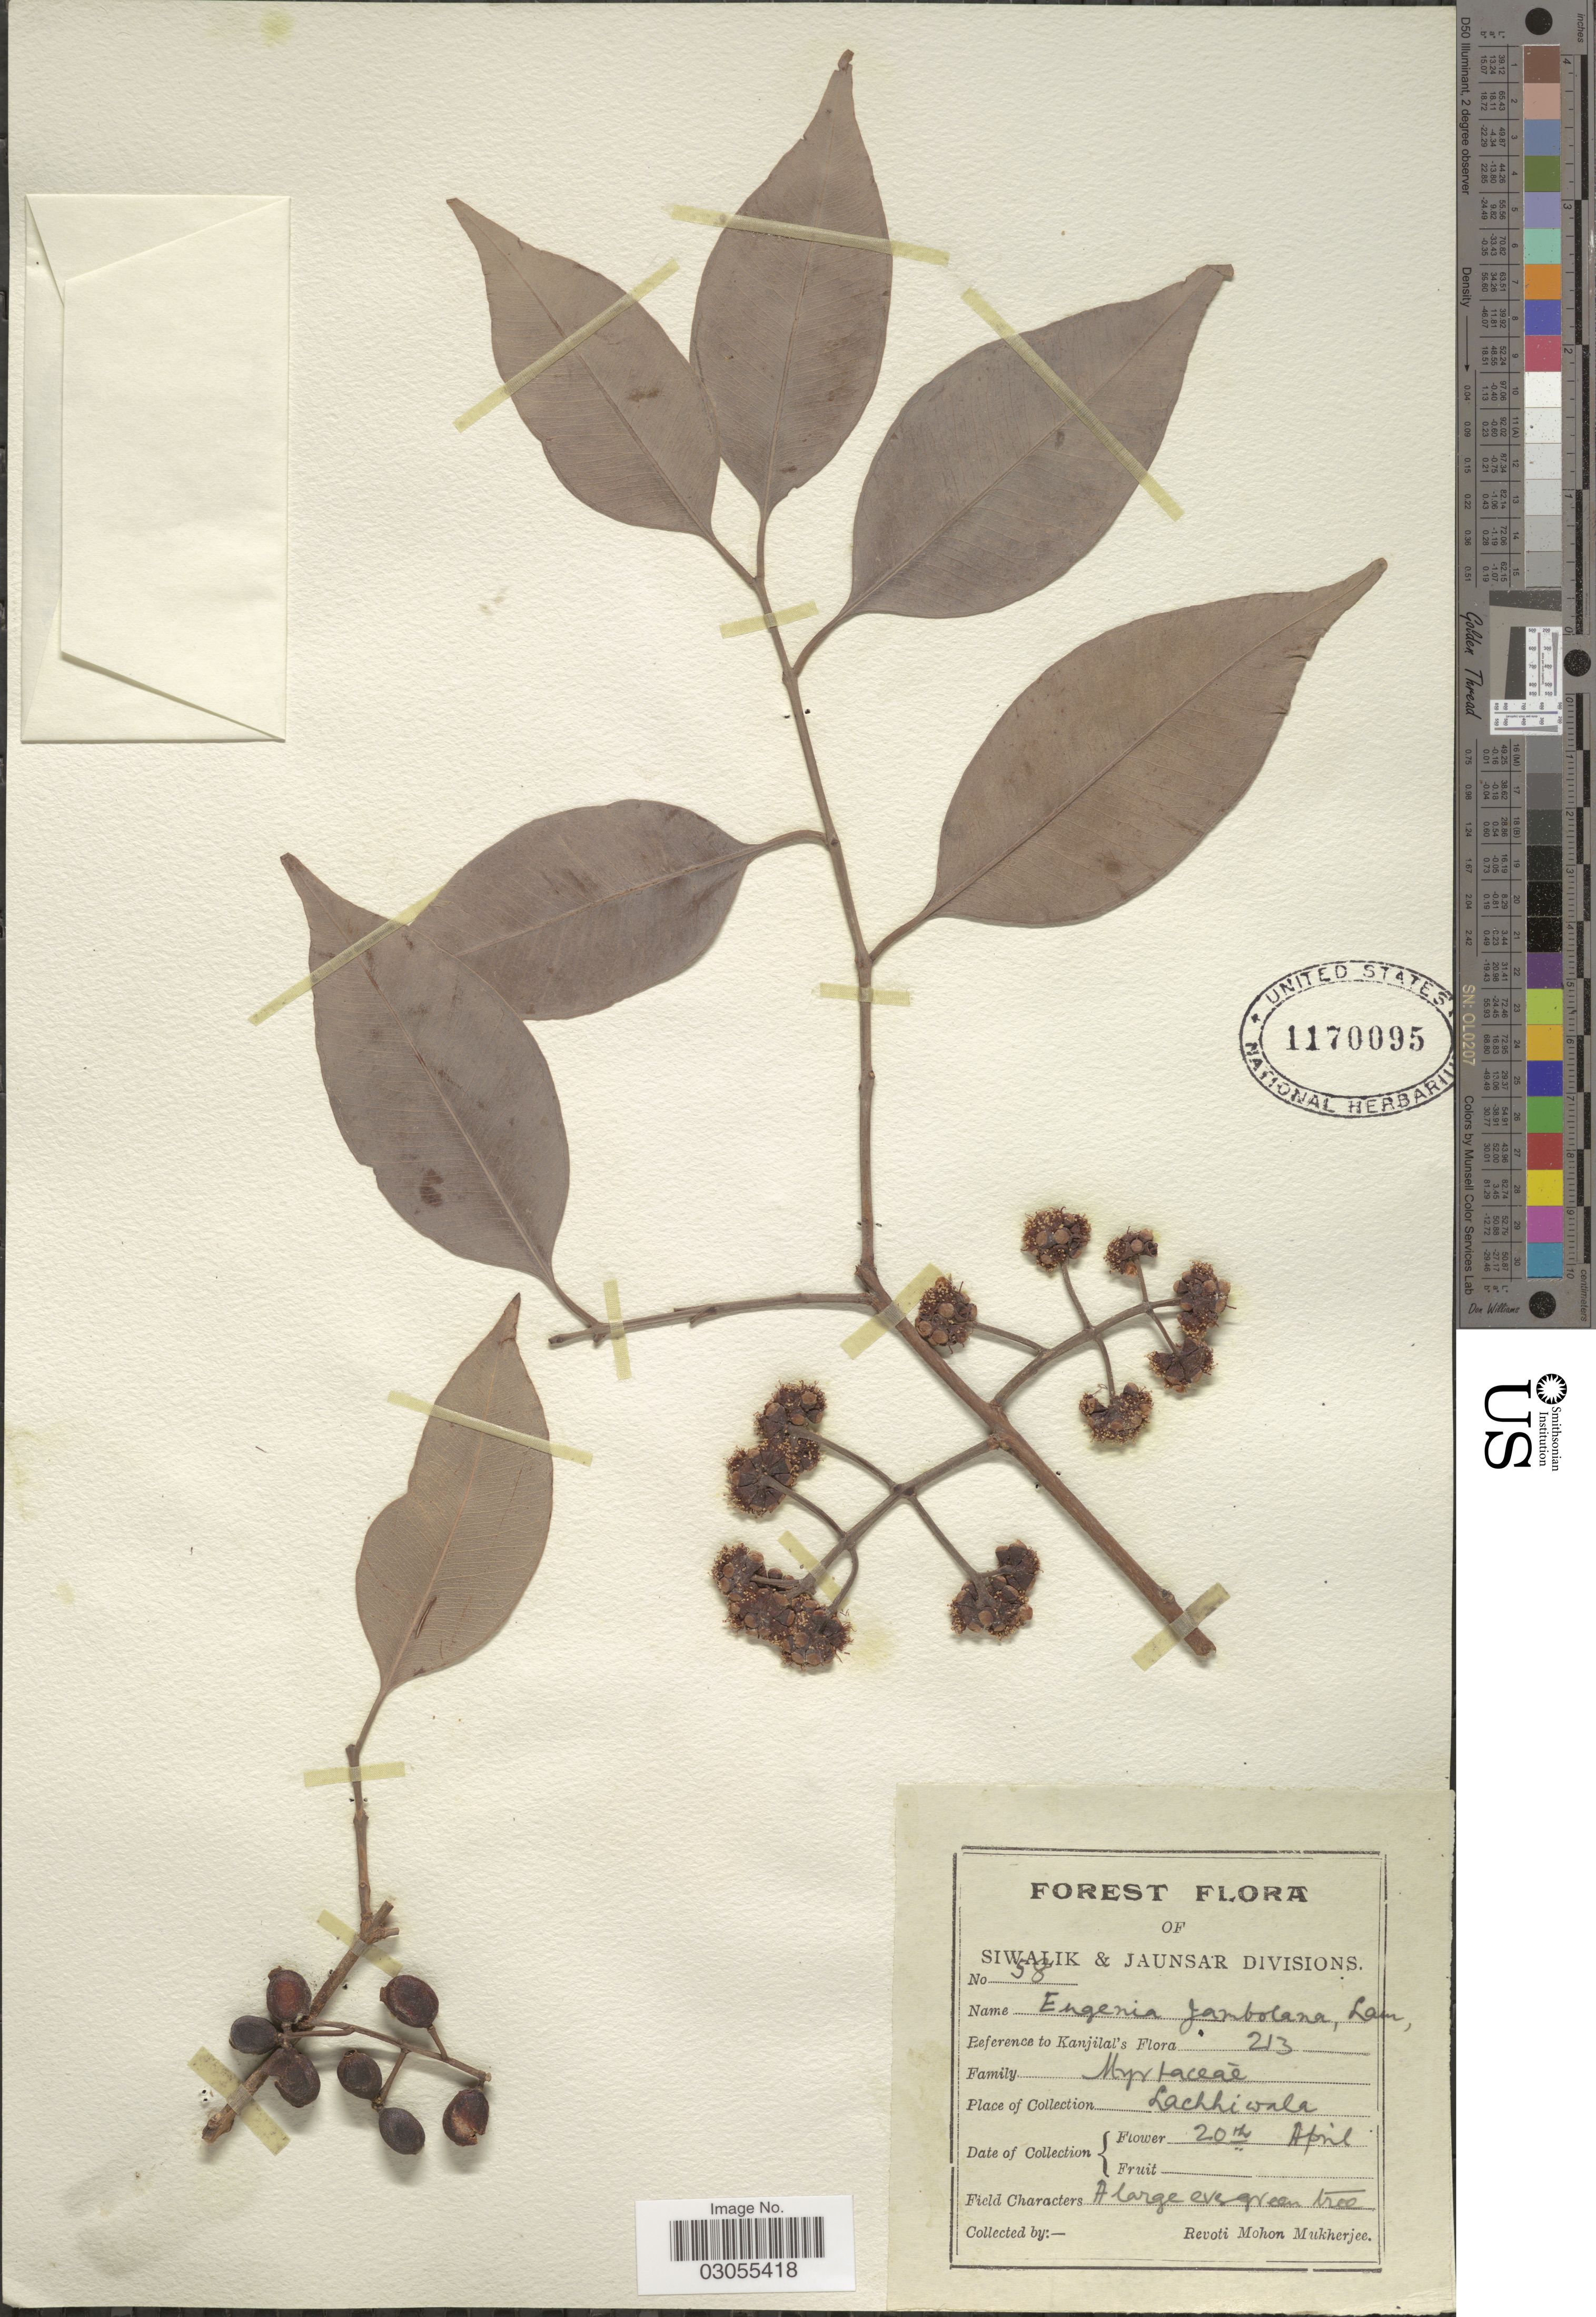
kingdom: Plantae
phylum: Tracheophyta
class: Magnoliopsida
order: Myrtales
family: Myrtaceae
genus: Syzygium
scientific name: Syzygium cumini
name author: (L.) Skeels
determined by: Strong, Mark T., (BOT), Smithsonian Institution - National Museum of Natural History (UNITED STATES)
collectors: R. Mukherjee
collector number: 58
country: India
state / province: Uttarakhand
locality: Siwalik & Jaunsar Divisions. Lachhiwala.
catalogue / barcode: US 1170095